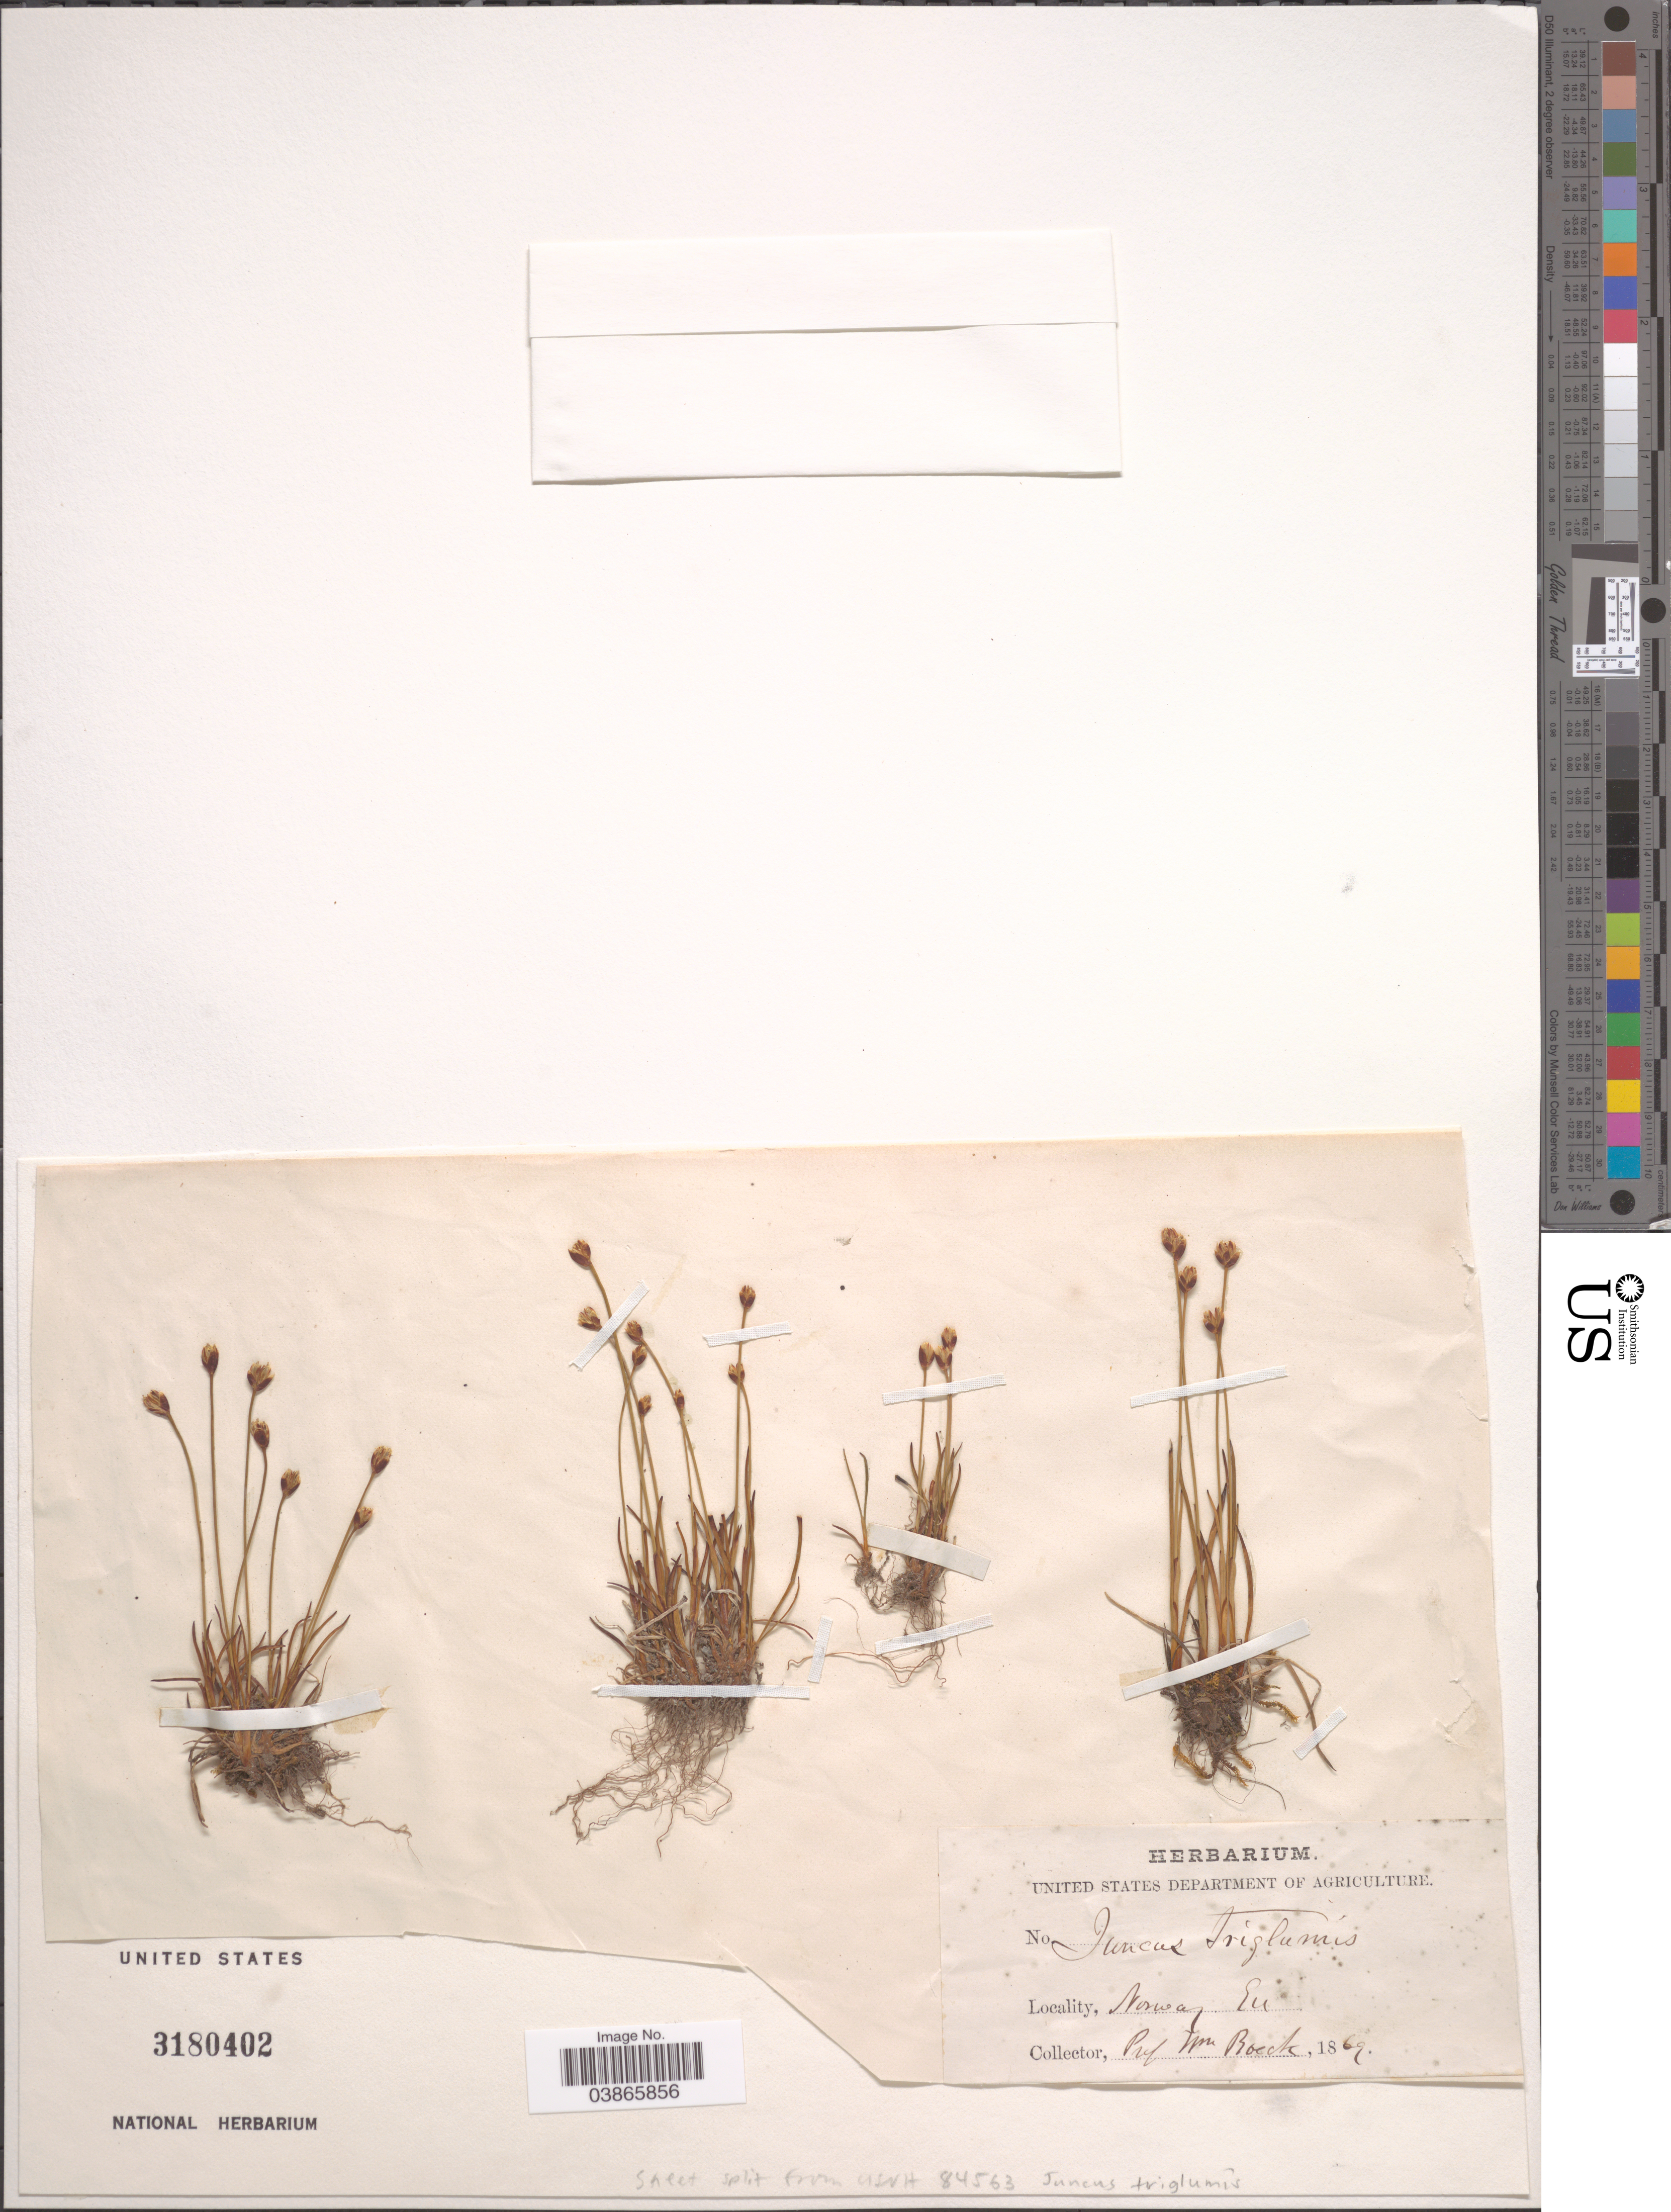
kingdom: Plantae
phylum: Tracheophyta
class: Liliopsida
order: Poales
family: Juncaceae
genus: Juncus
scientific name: Juncus triglumis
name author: L.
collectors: W. Boeck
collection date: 1869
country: Norway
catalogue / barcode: US 3180402